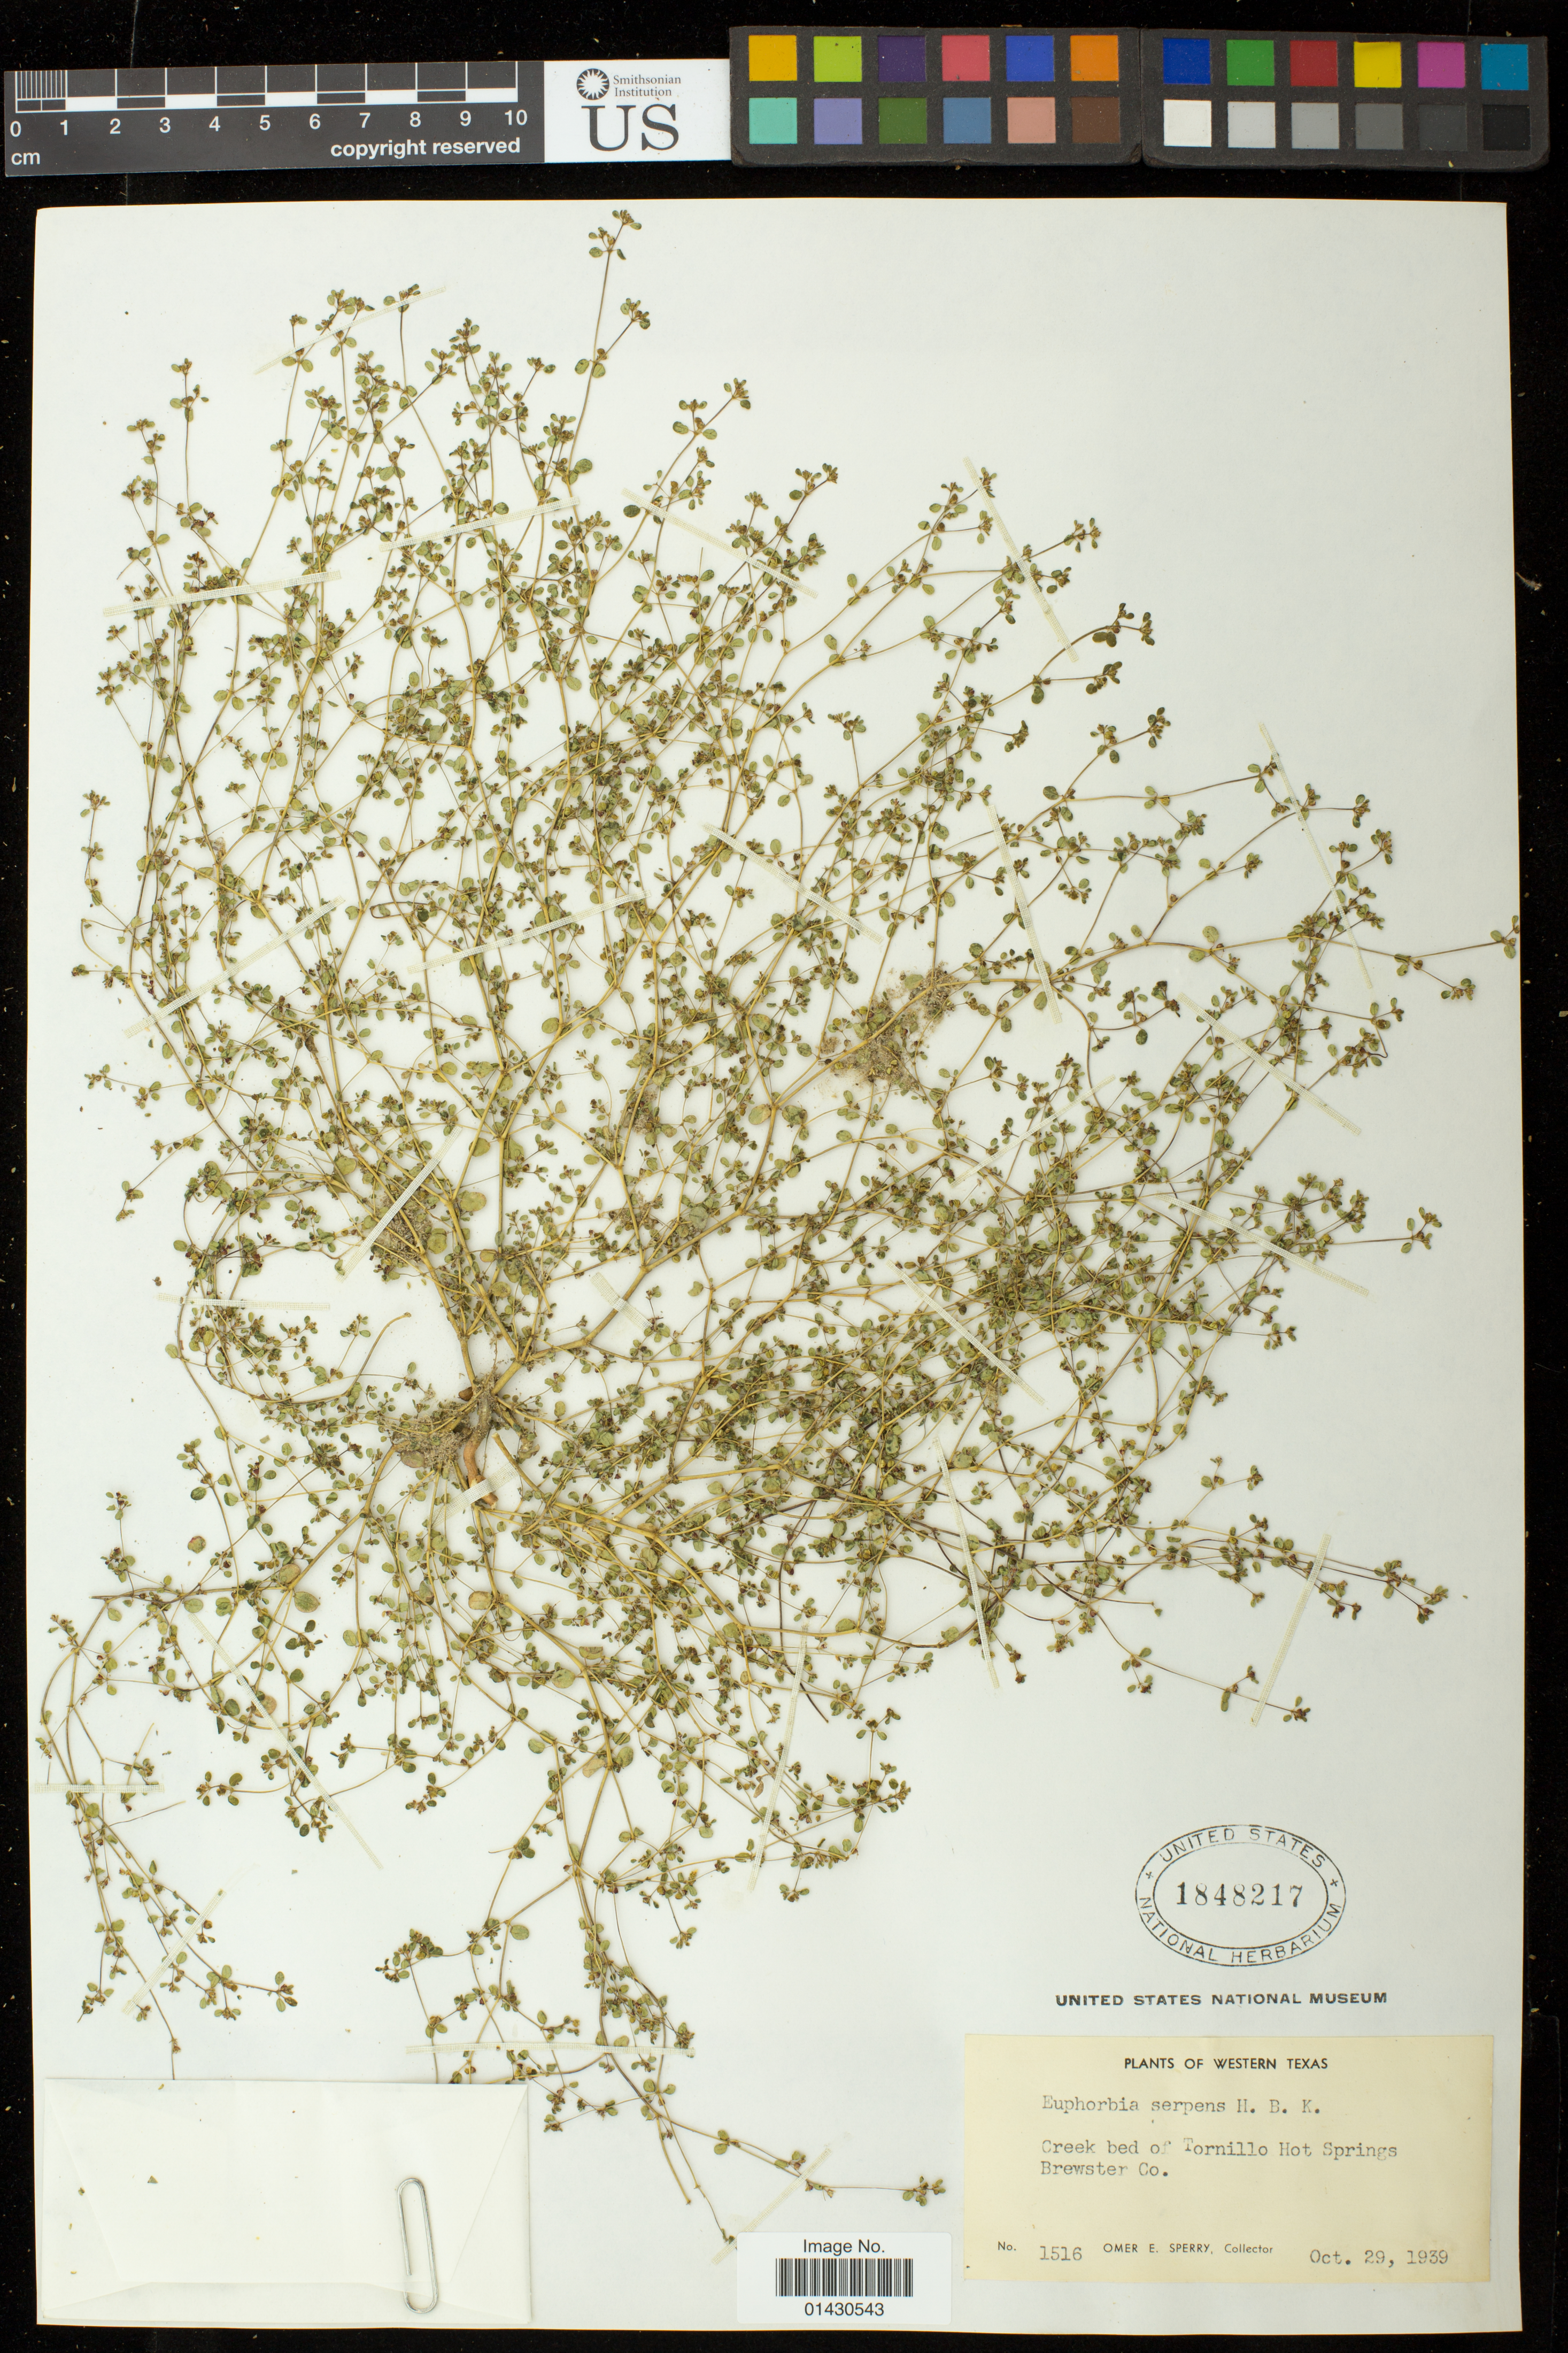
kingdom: Plantae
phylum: Tracheophyta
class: Magnoliopsida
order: Malpighiales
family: Euphorbiaceae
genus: Euphorbia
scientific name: Euphorbia serpens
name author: Kunth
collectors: O. E. Sperry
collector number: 1516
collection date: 1939-10-29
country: United States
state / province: Texas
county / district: Brewster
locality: Creek bed of Tornillo Hot Springs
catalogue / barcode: US 1848217